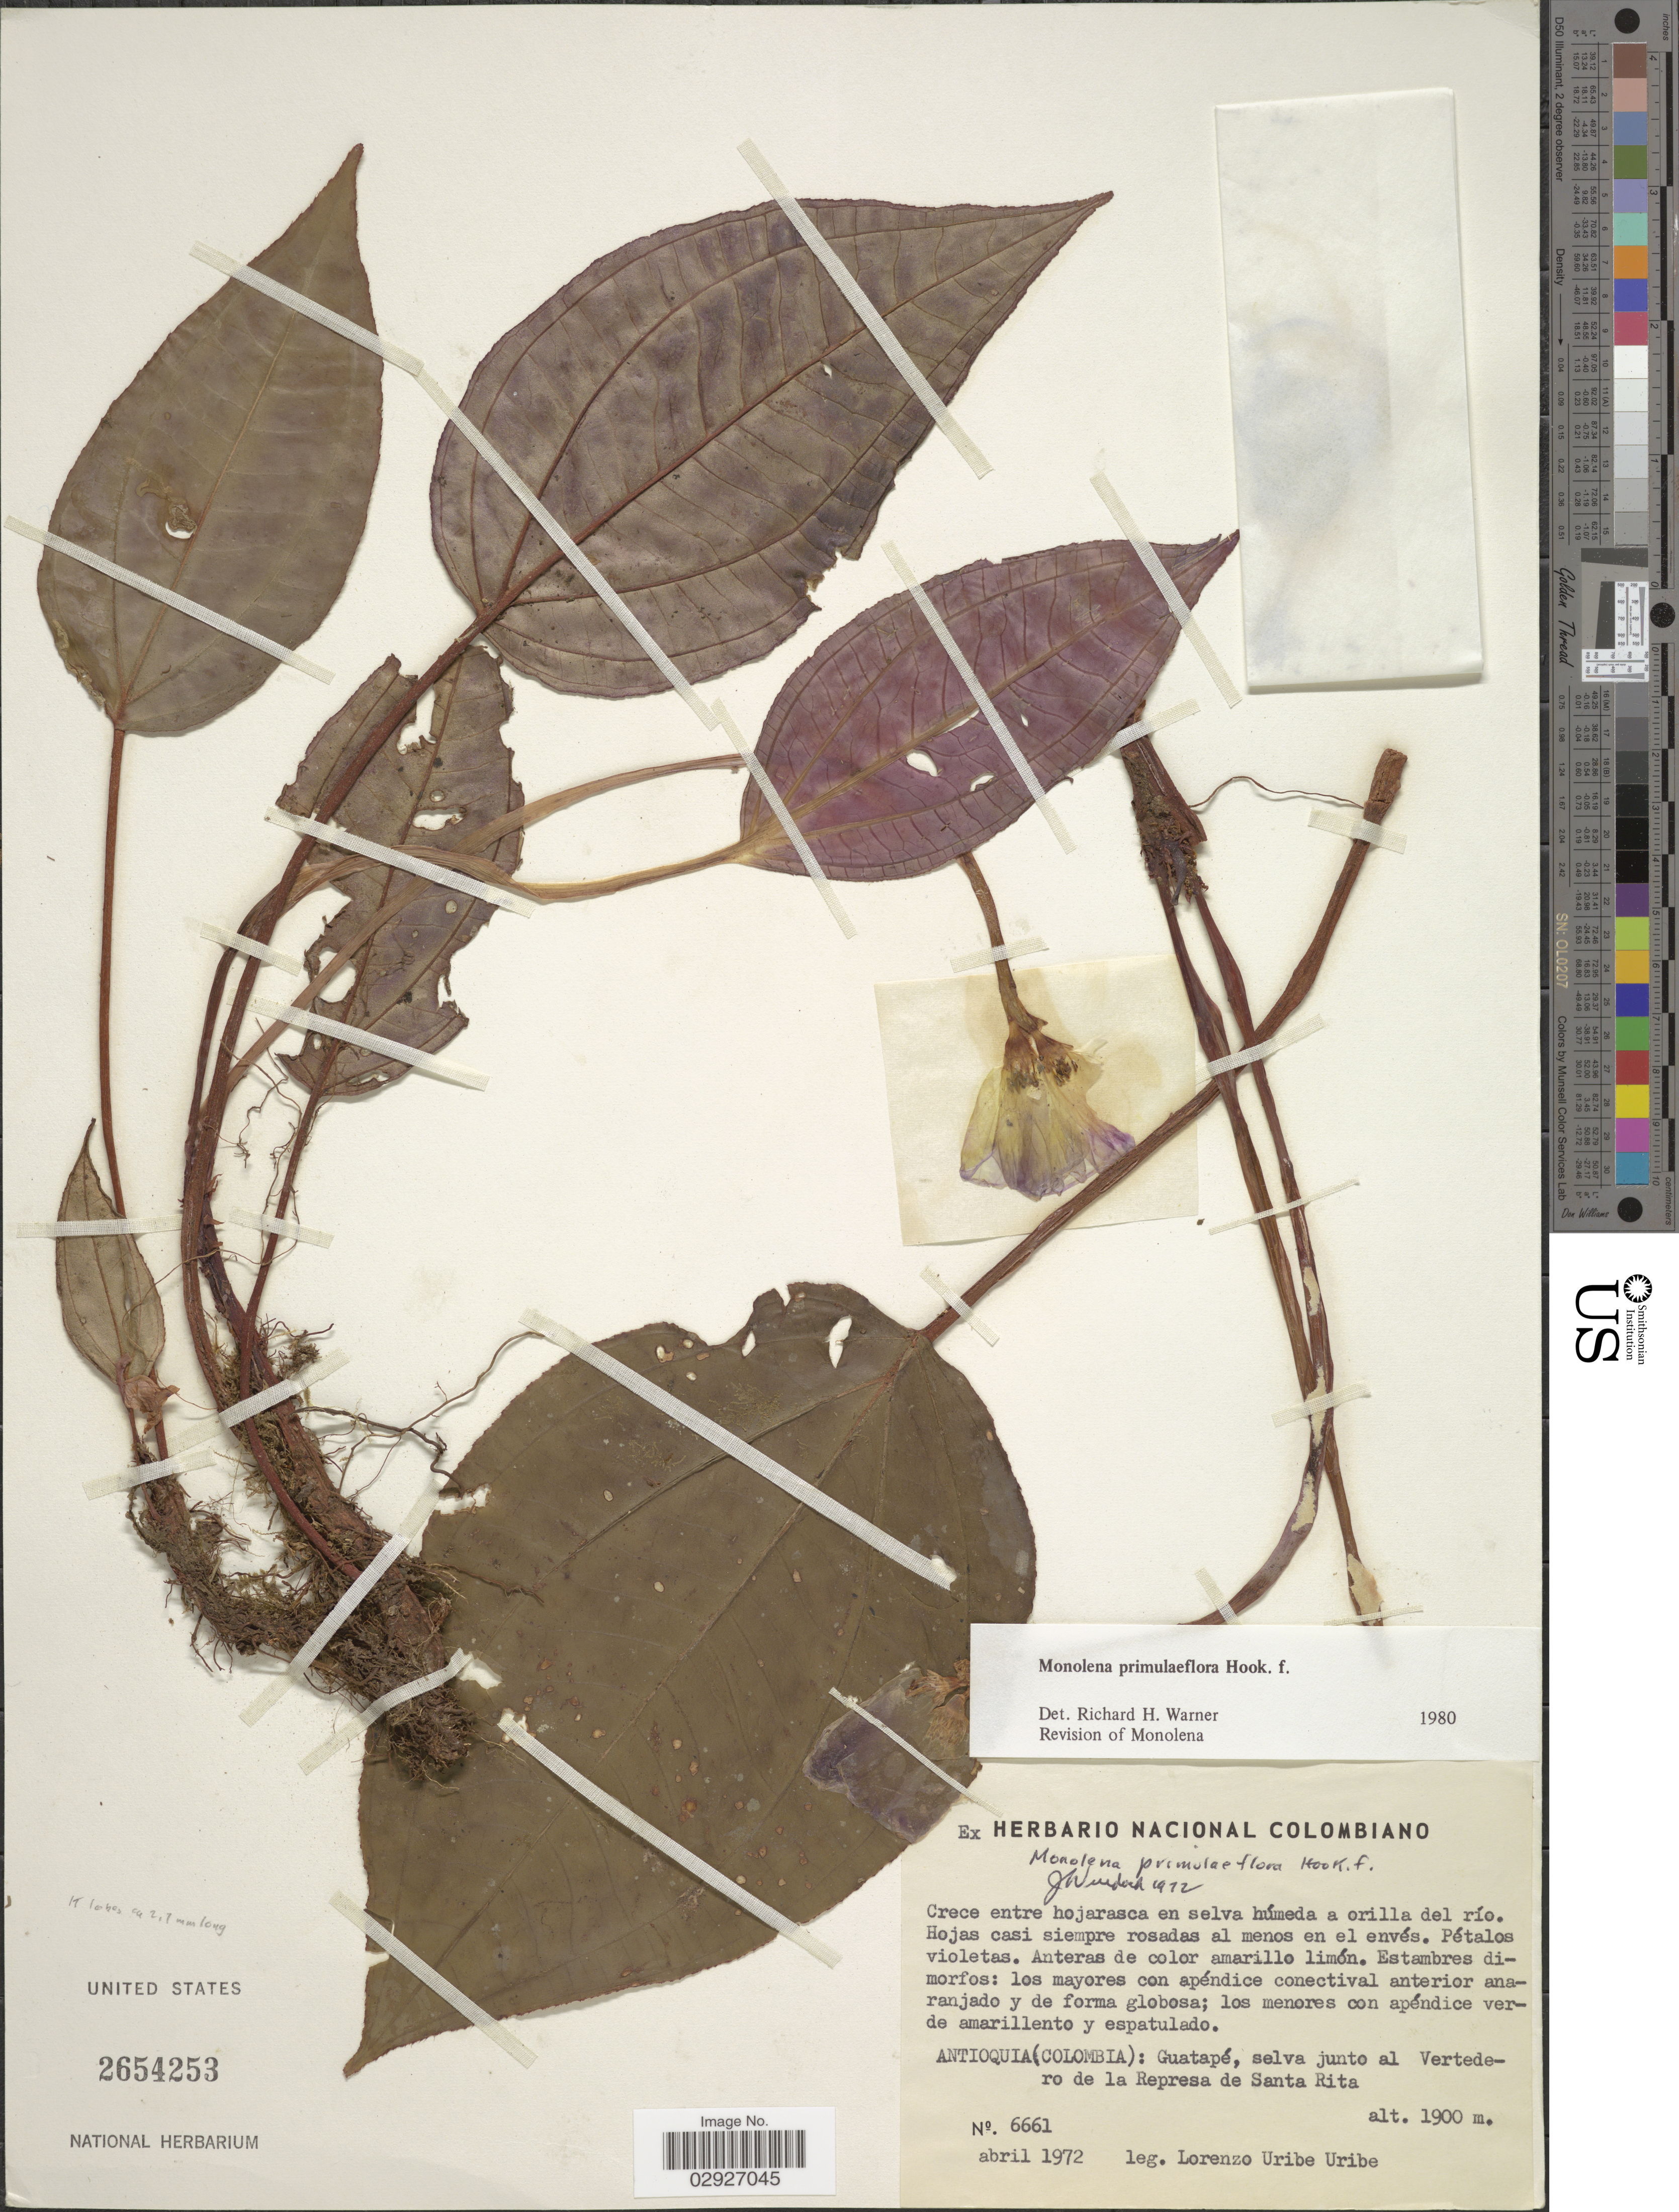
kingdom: Plantae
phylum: Tracheophyta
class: Magnoliopsida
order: Myrtales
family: Melastomataceae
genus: Monolena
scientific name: Monolena primuliflora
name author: Hook. f.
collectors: L. Uribe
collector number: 6661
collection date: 1972-04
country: Colombia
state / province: Antioquia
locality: Guatapé, selva junto al Vertedero de la Respresa de Santa Rita.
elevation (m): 1900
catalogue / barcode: US 2654253